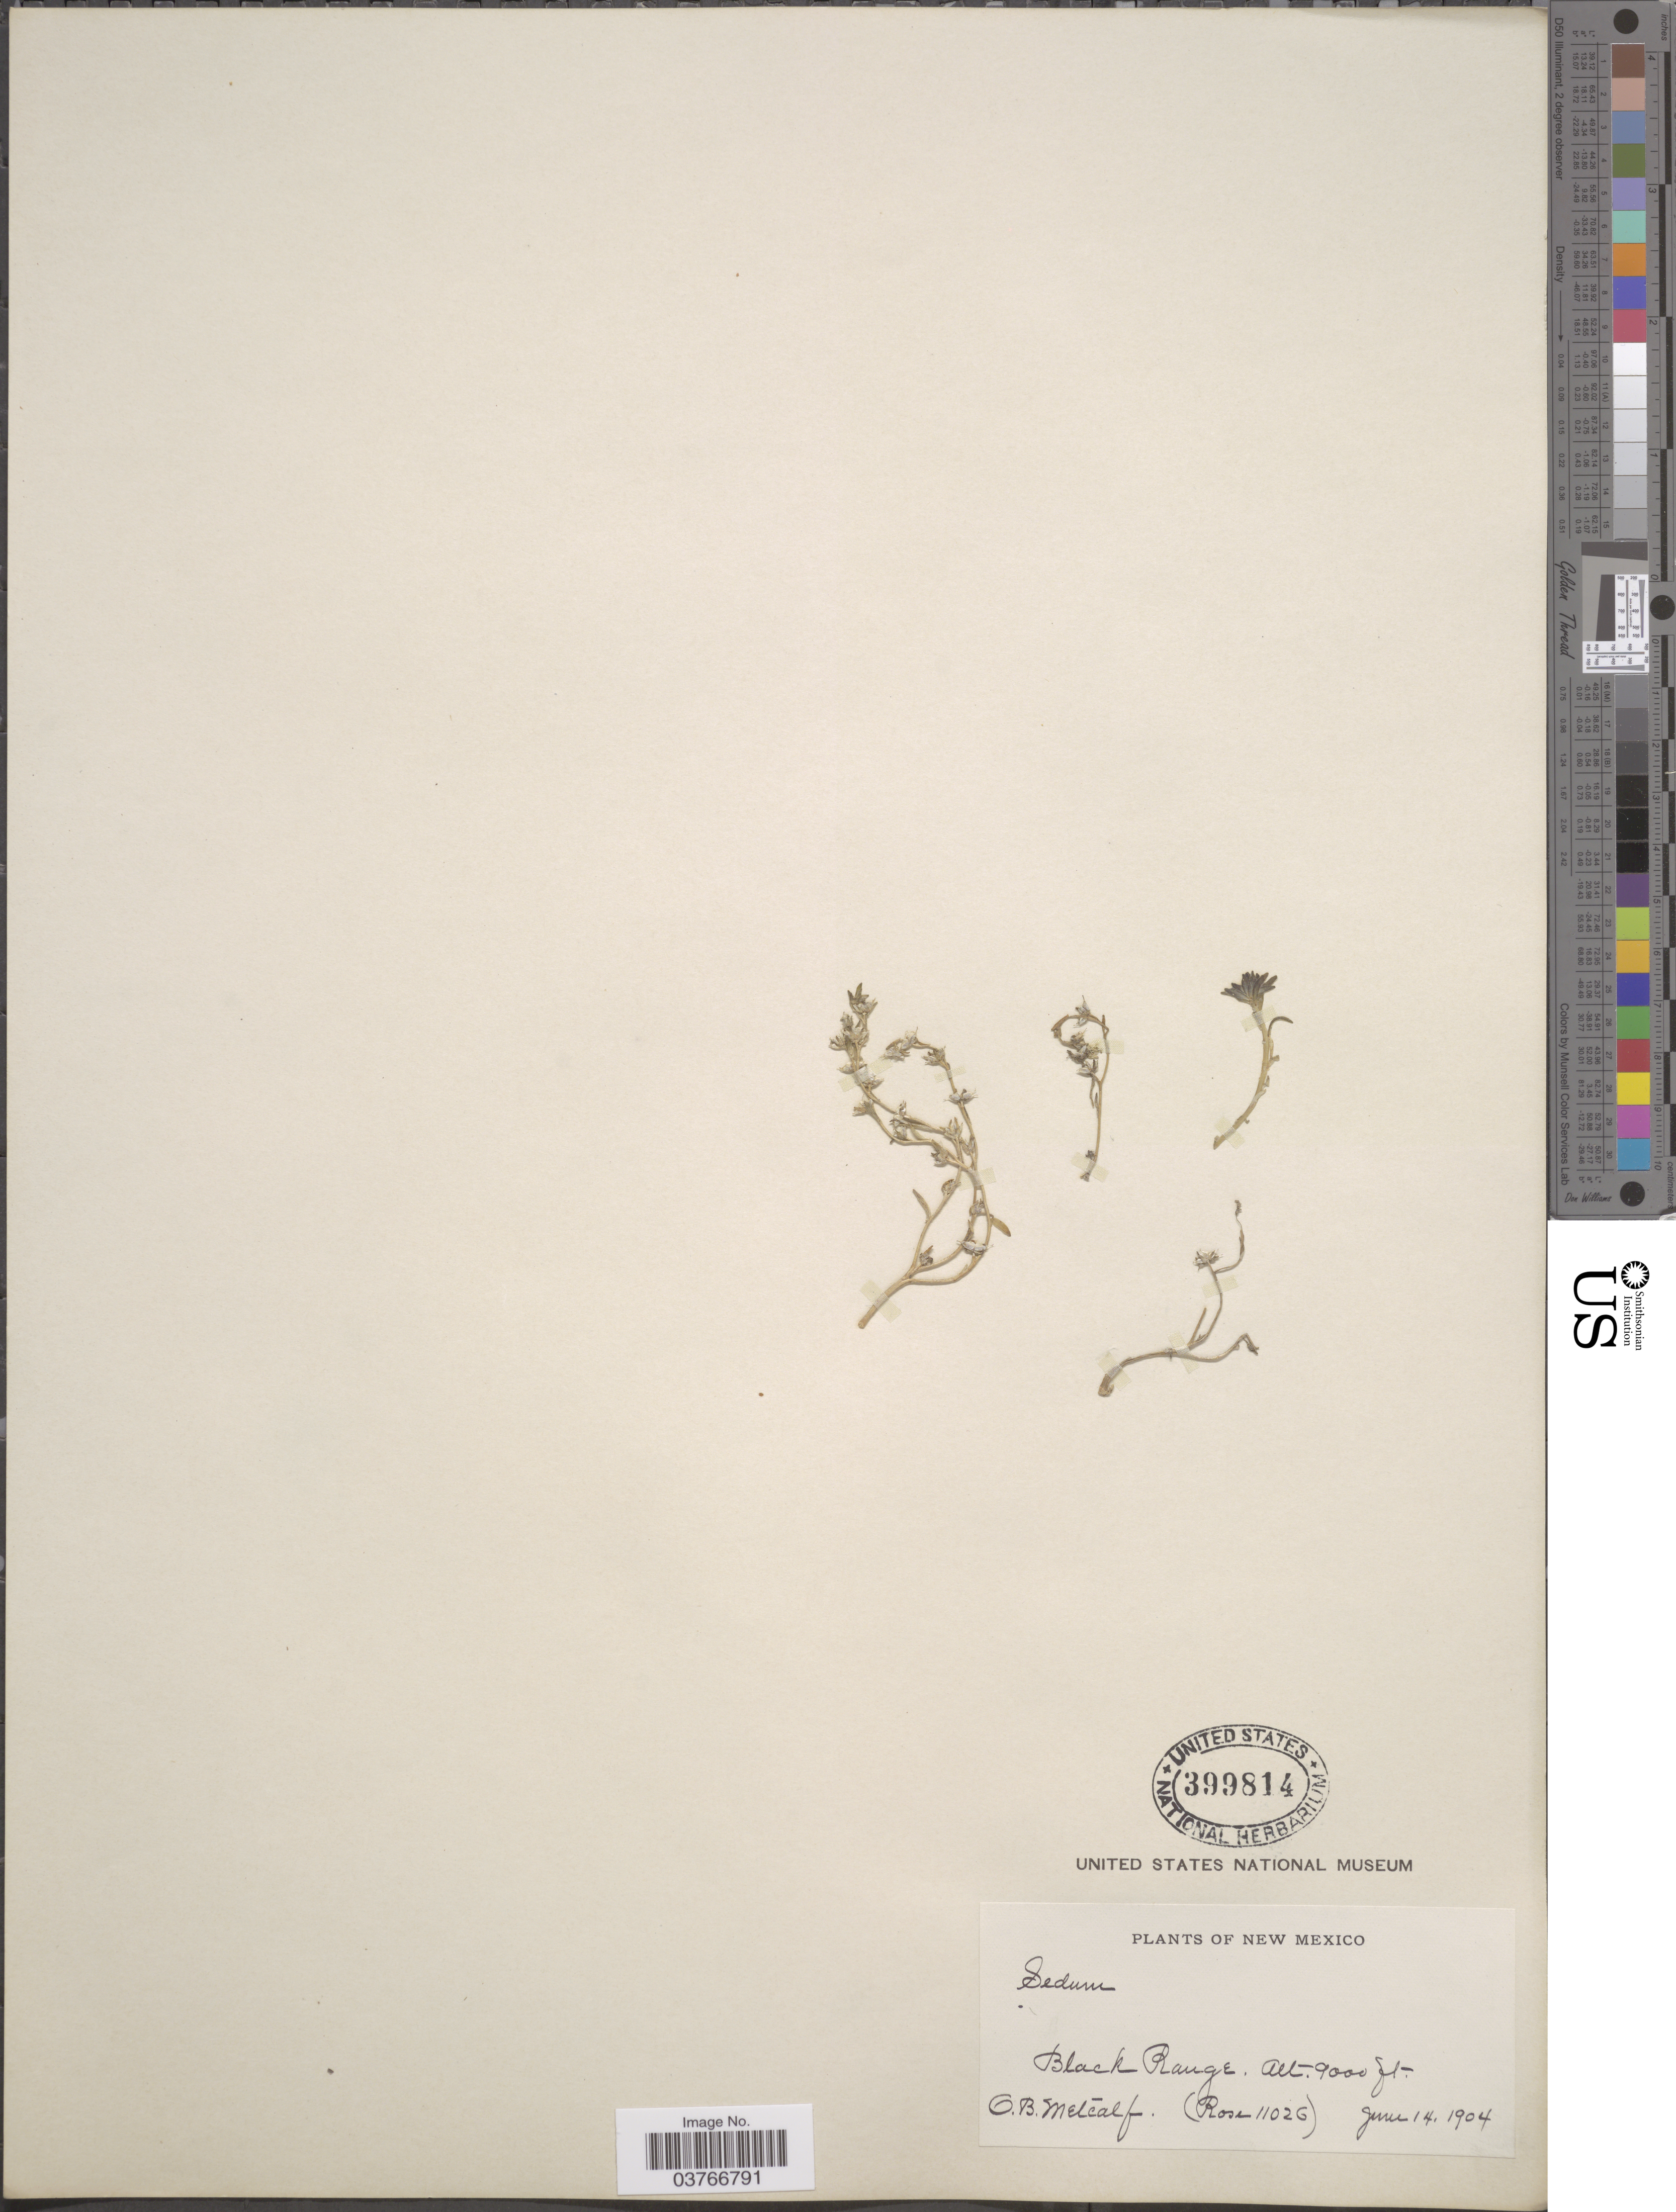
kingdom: Plantae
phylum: Tracheophyta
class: Magnoliopsida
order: Saxifragales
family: Crassulaceae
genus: Sedum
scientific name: Sedum wrightii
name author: A. Gray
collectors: O. Metcalf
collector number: (Rose 11026)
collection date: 1904-06-14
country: United States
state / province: New Mexico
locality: Black Range.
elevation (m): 2743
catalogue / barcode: US 399814